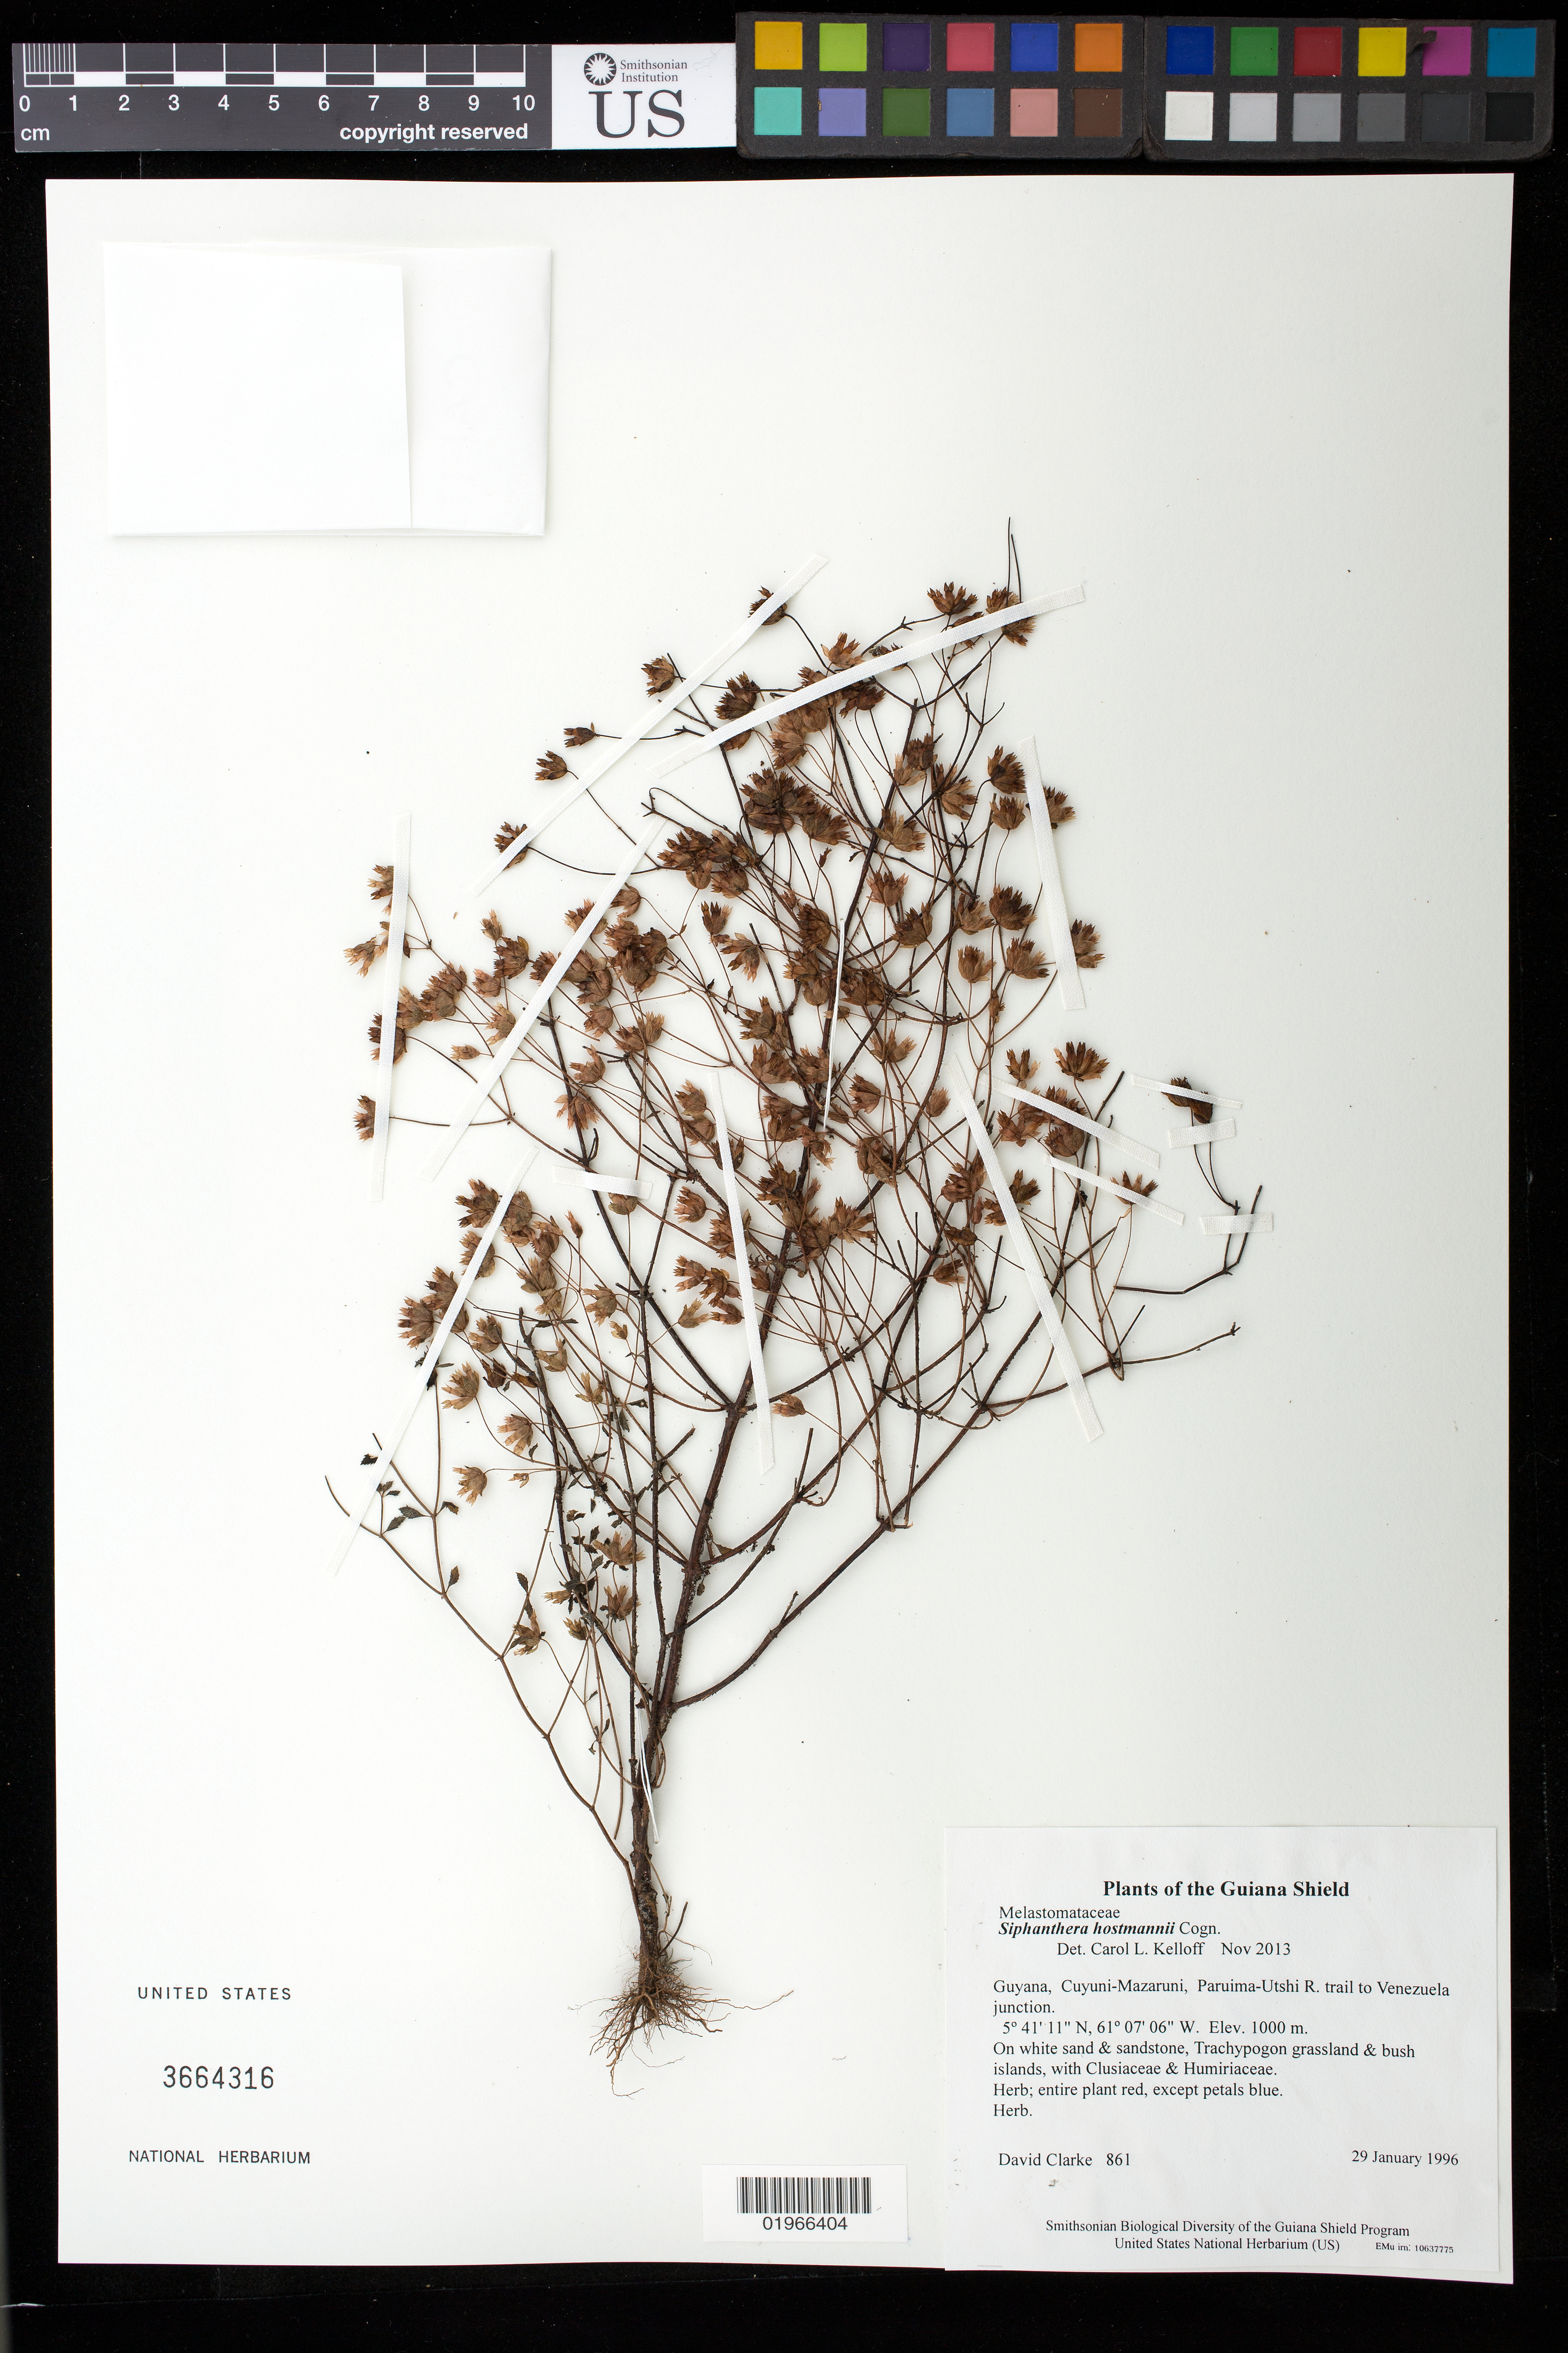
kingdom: Plantae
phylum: Tracheophyta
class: Magnoliopsida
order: Myrtales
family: Melastomataceae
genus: Siphanthera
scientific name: Siphanthera hostmannii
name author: Cogn.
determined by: Kelloff, Carol L., (US), Smithsonian Institution - National Museum of Natural History (UNITED STATES)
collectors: H. D. Clarke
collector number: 861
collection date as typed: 29 January 1996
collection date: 1996-01-29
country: Guyana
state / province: Cuyuni-Mazaruni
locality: Paruima-Utshi R. trail to Venezuela junction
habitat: On white sand & sandstone, Trachypogon grassland & bush islands, with Clusiaceae & Humiriaceae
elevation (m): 1000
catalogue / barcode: US 3664316